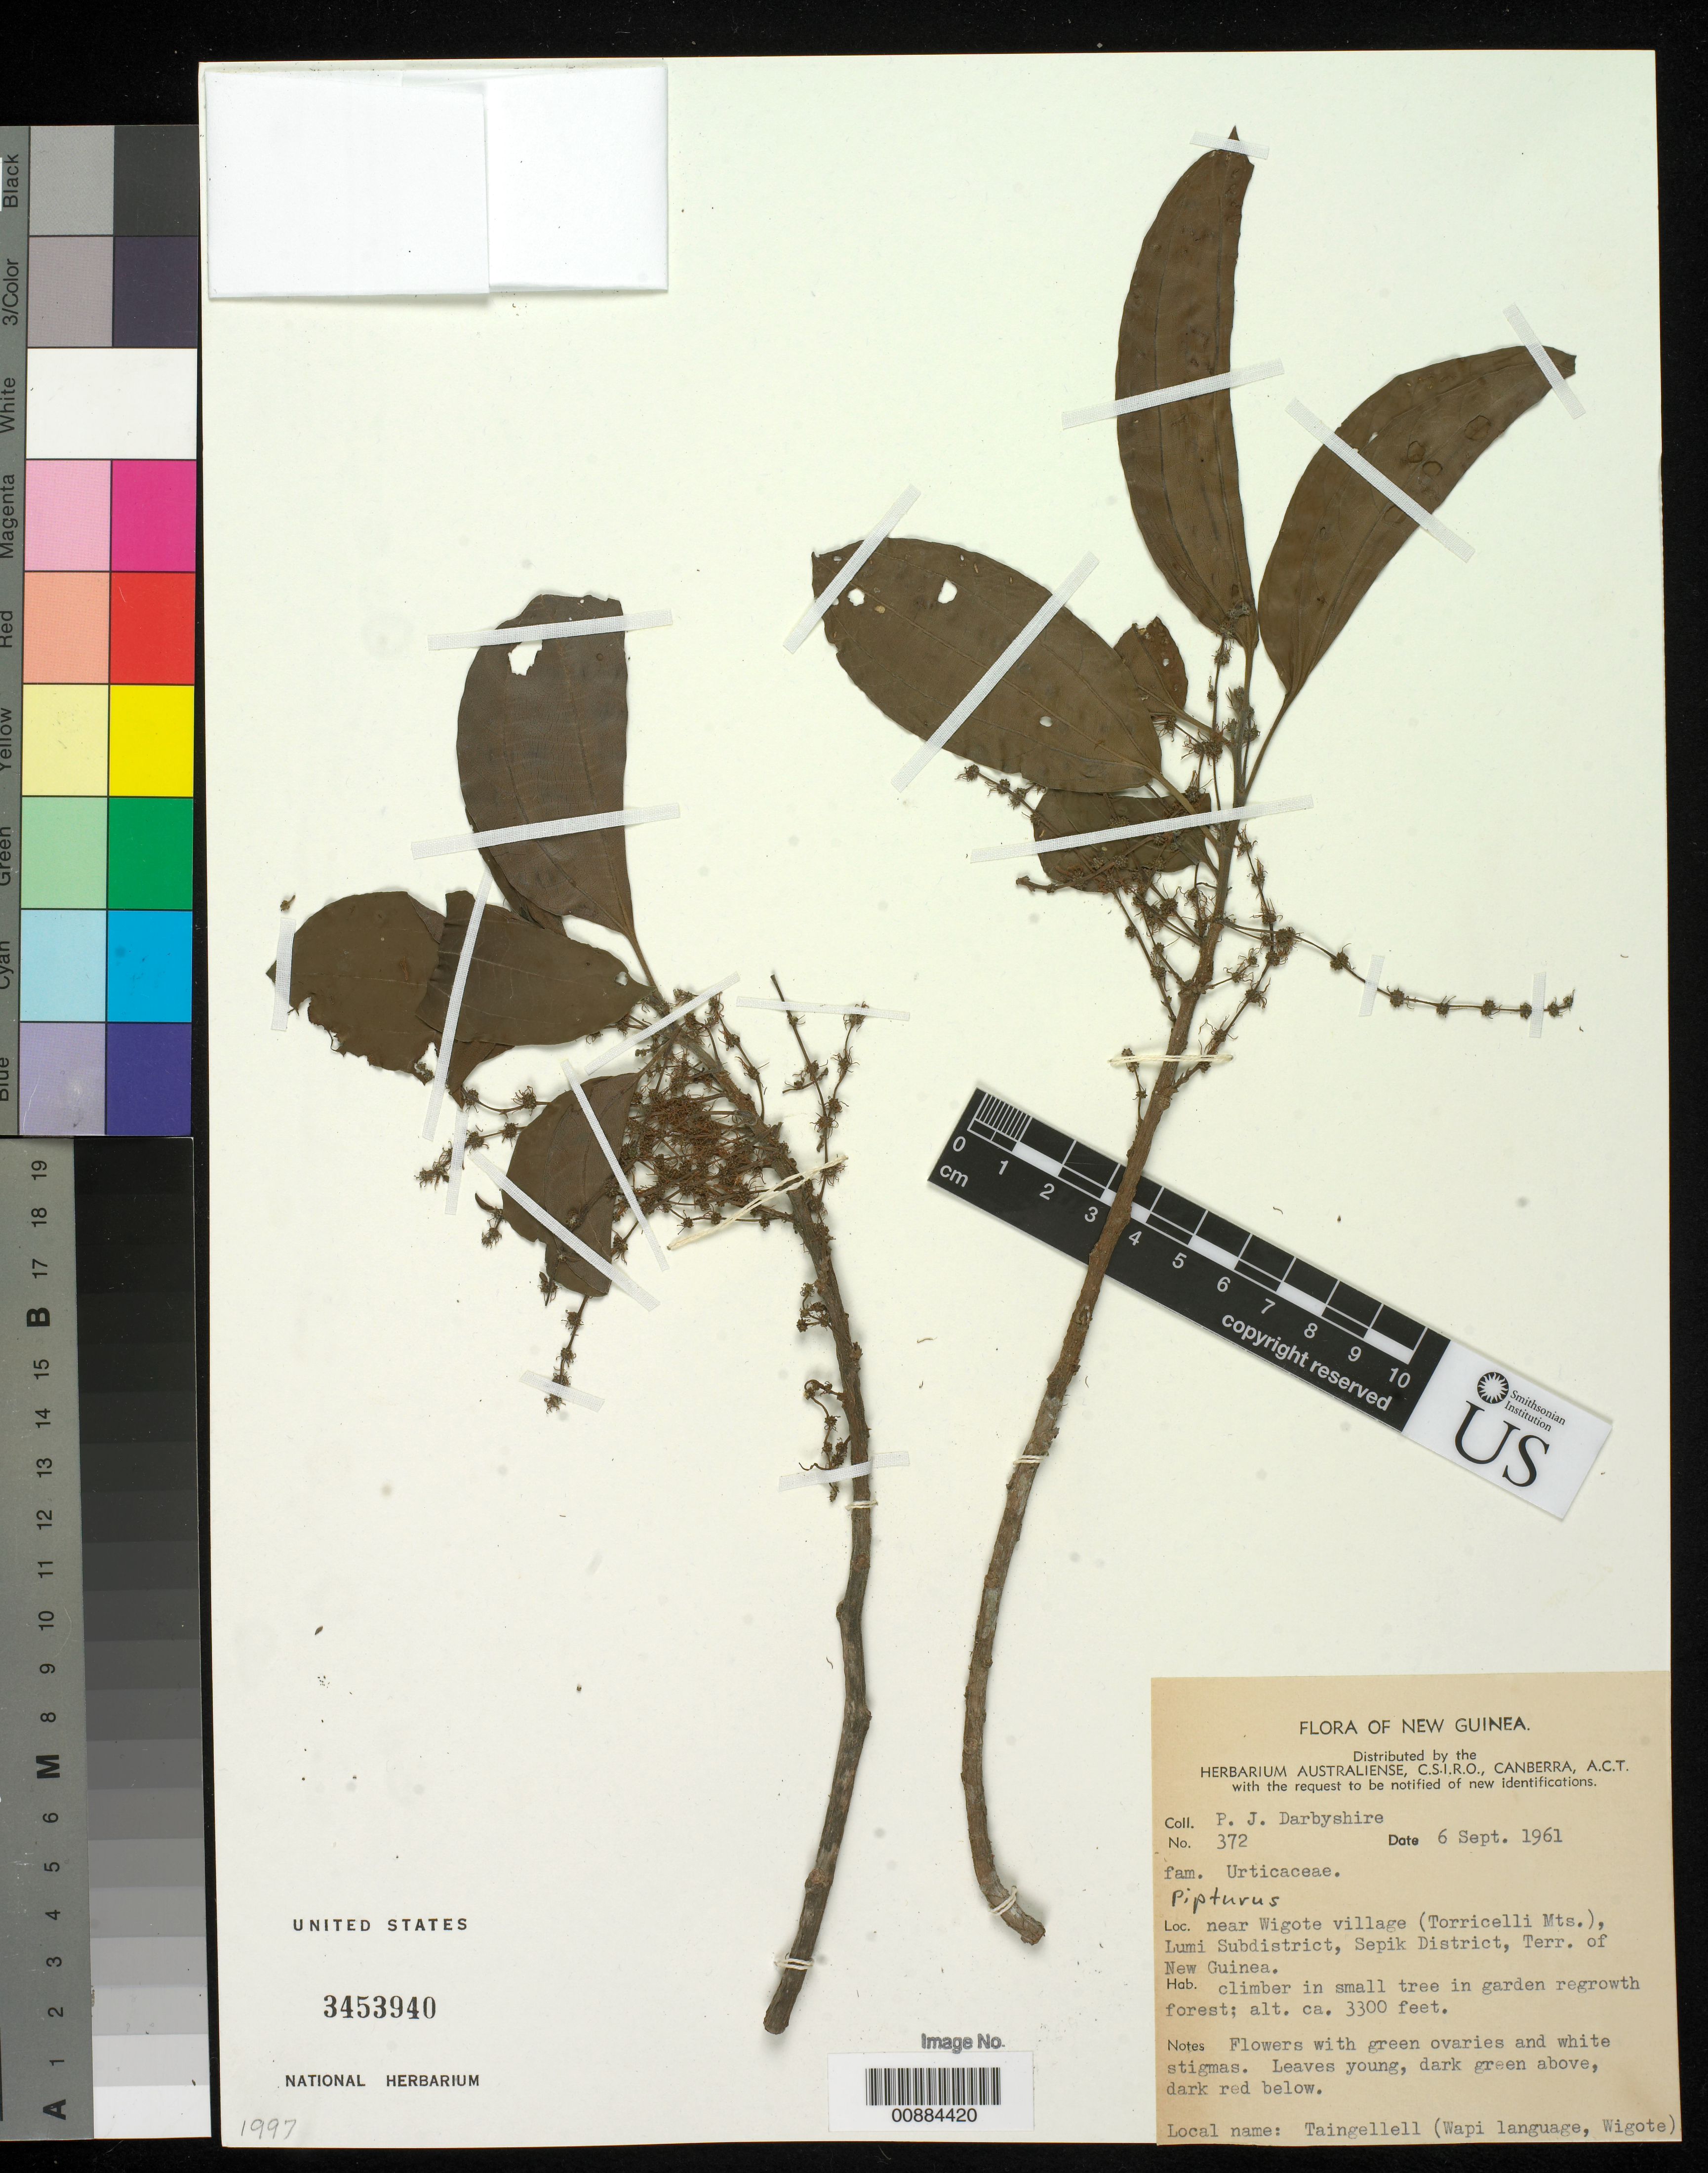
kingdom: Plantae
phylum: Tracheophyta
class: Magnoliopsida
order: Rosales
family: Urticaceae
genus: Pipturus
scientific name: Pipturus sp.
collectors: P. Darbyshire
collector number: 372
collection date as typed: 06 Sep 1961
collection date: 1961-09-06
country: Papua New Guinea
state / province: Sandaun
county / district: Lumi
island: New Guinea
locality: New Guinea, near Wigote village (Torricelli Mts.) Lumi subdistrict, Sepik district, Terr. Of New Guinea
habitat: garden regrowth forest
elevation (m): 1006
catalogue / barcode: US 3453940